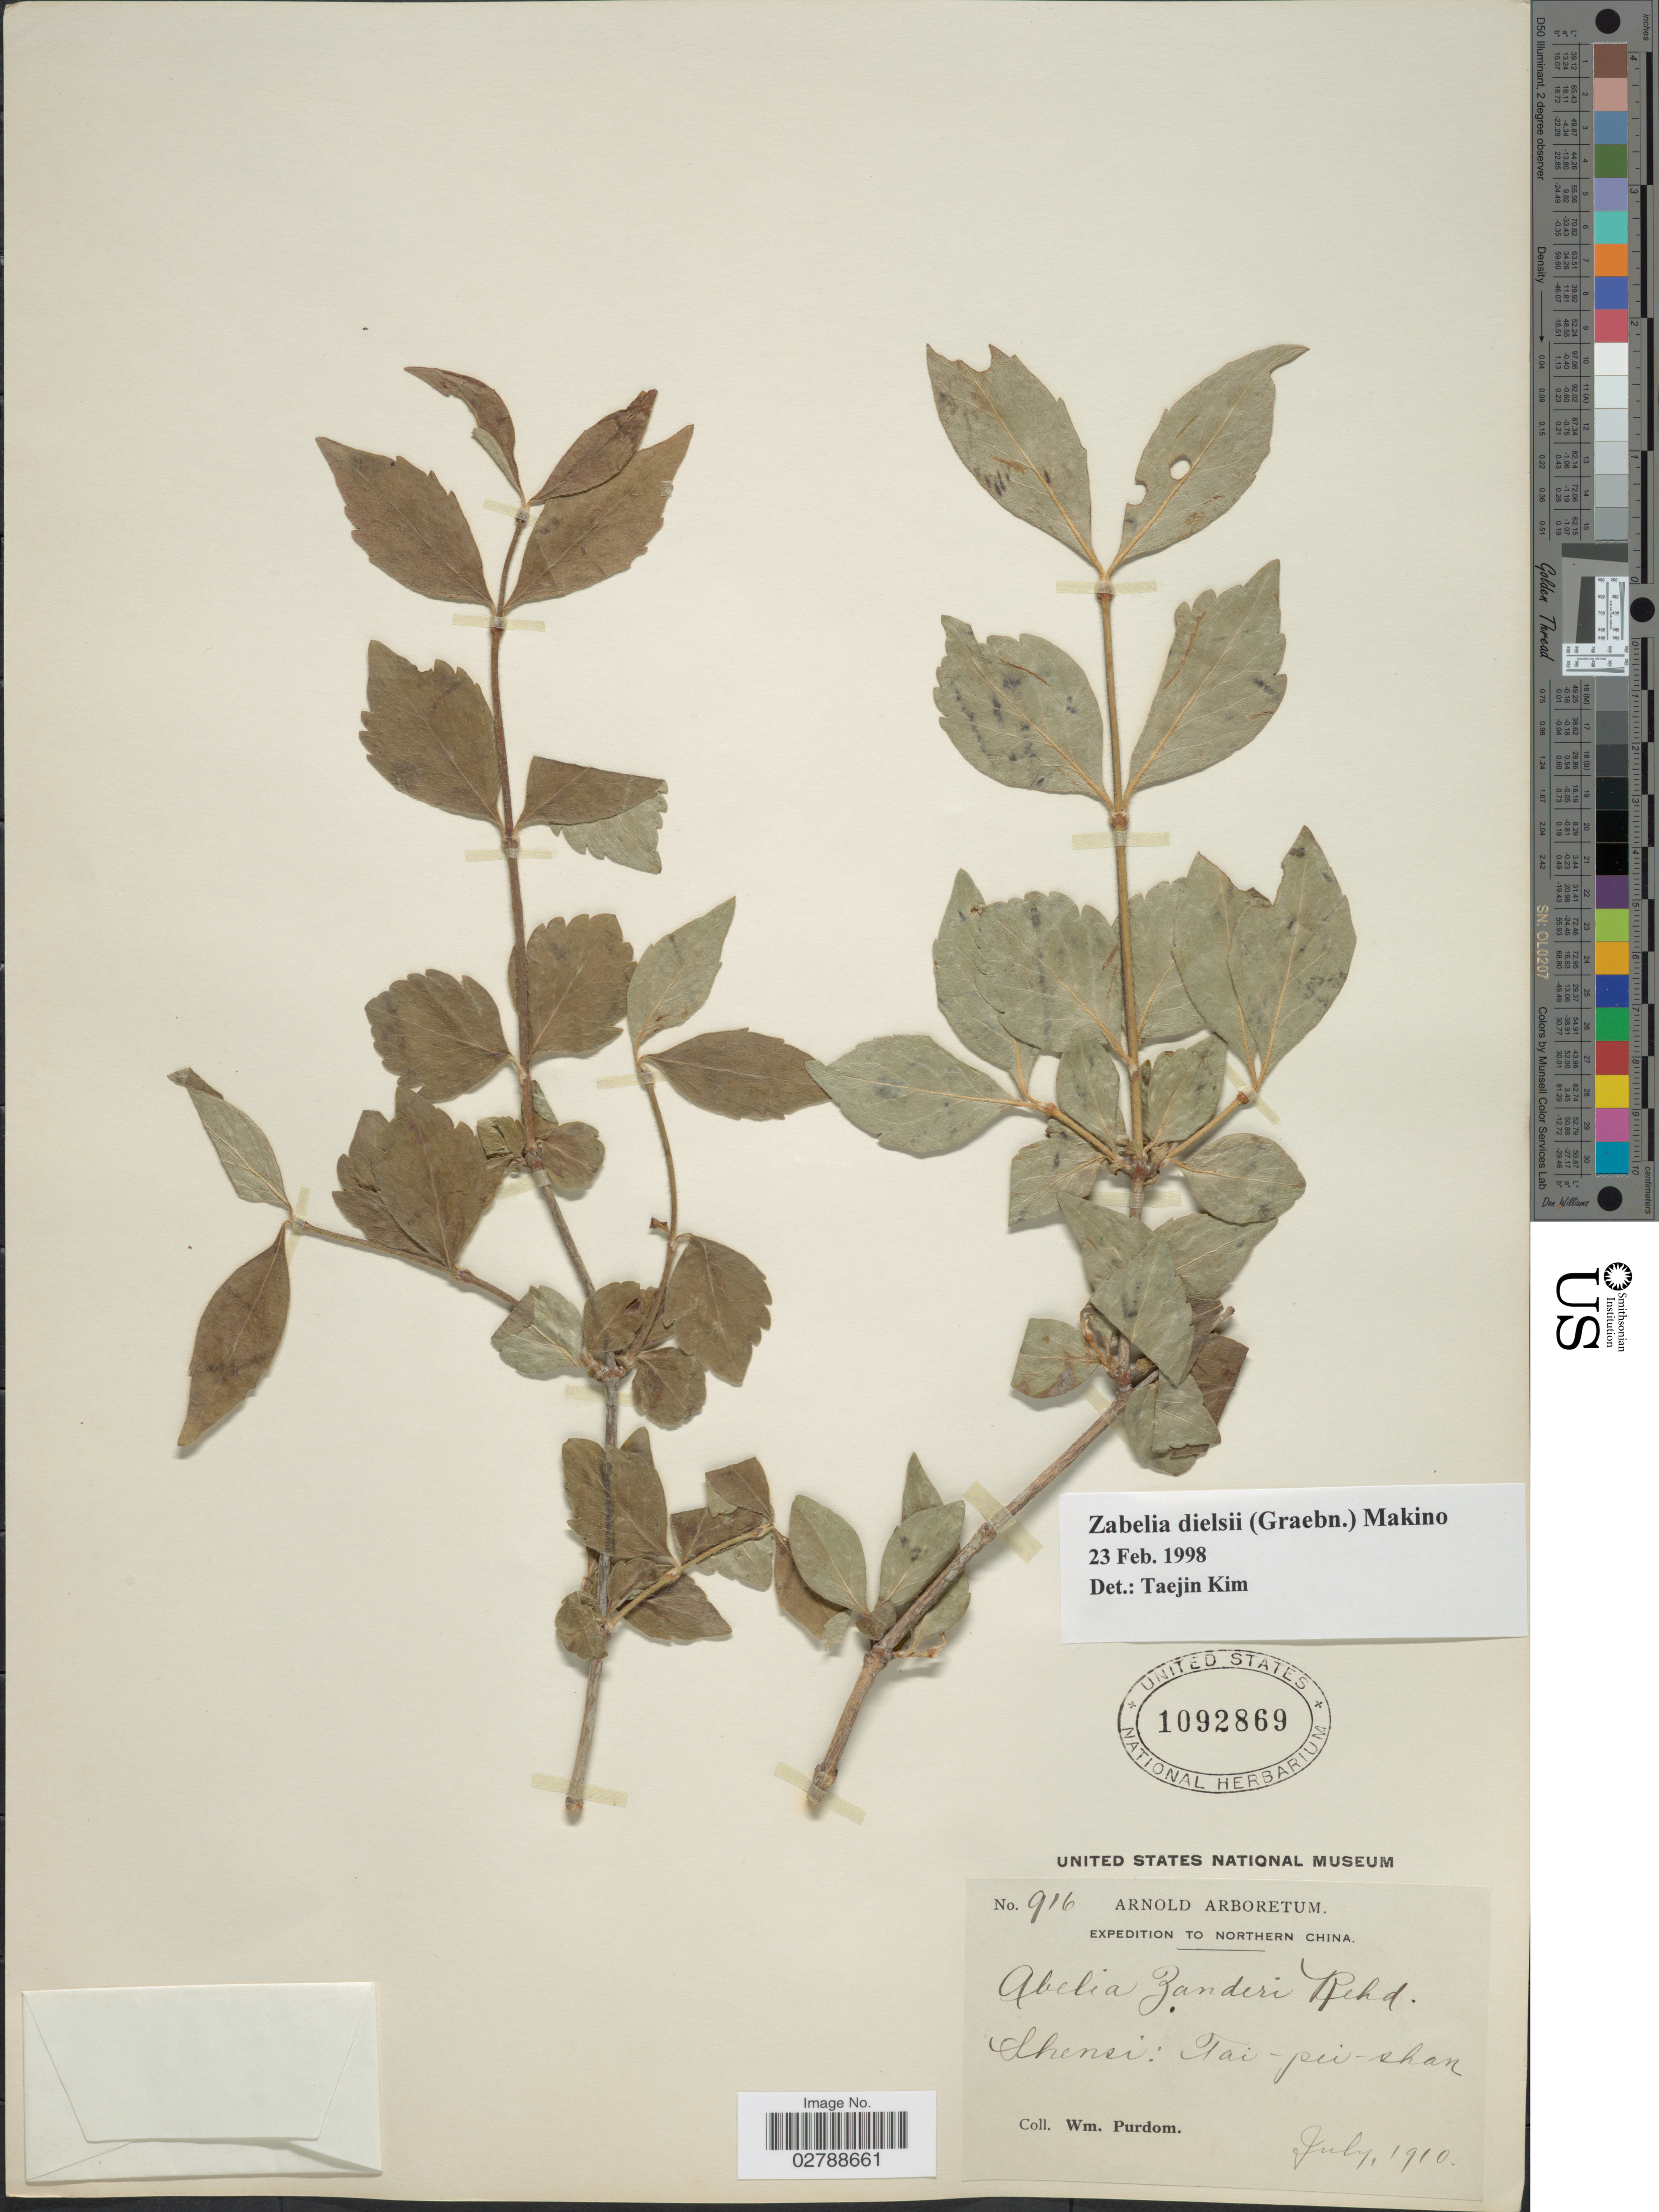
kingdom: Plantae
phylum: Tracheophyta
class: Magnoliopsida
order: Dipsacales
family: Caprifoliaceae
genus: Zabelia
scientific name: Zabelia dielsii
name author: (Graebn.) Makino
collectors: W. Purdom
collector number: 916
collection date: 1910-07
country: China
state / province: Shaanxi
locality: Northern China. Shensi: Tai-pei-shan.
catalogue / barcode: US 1092869